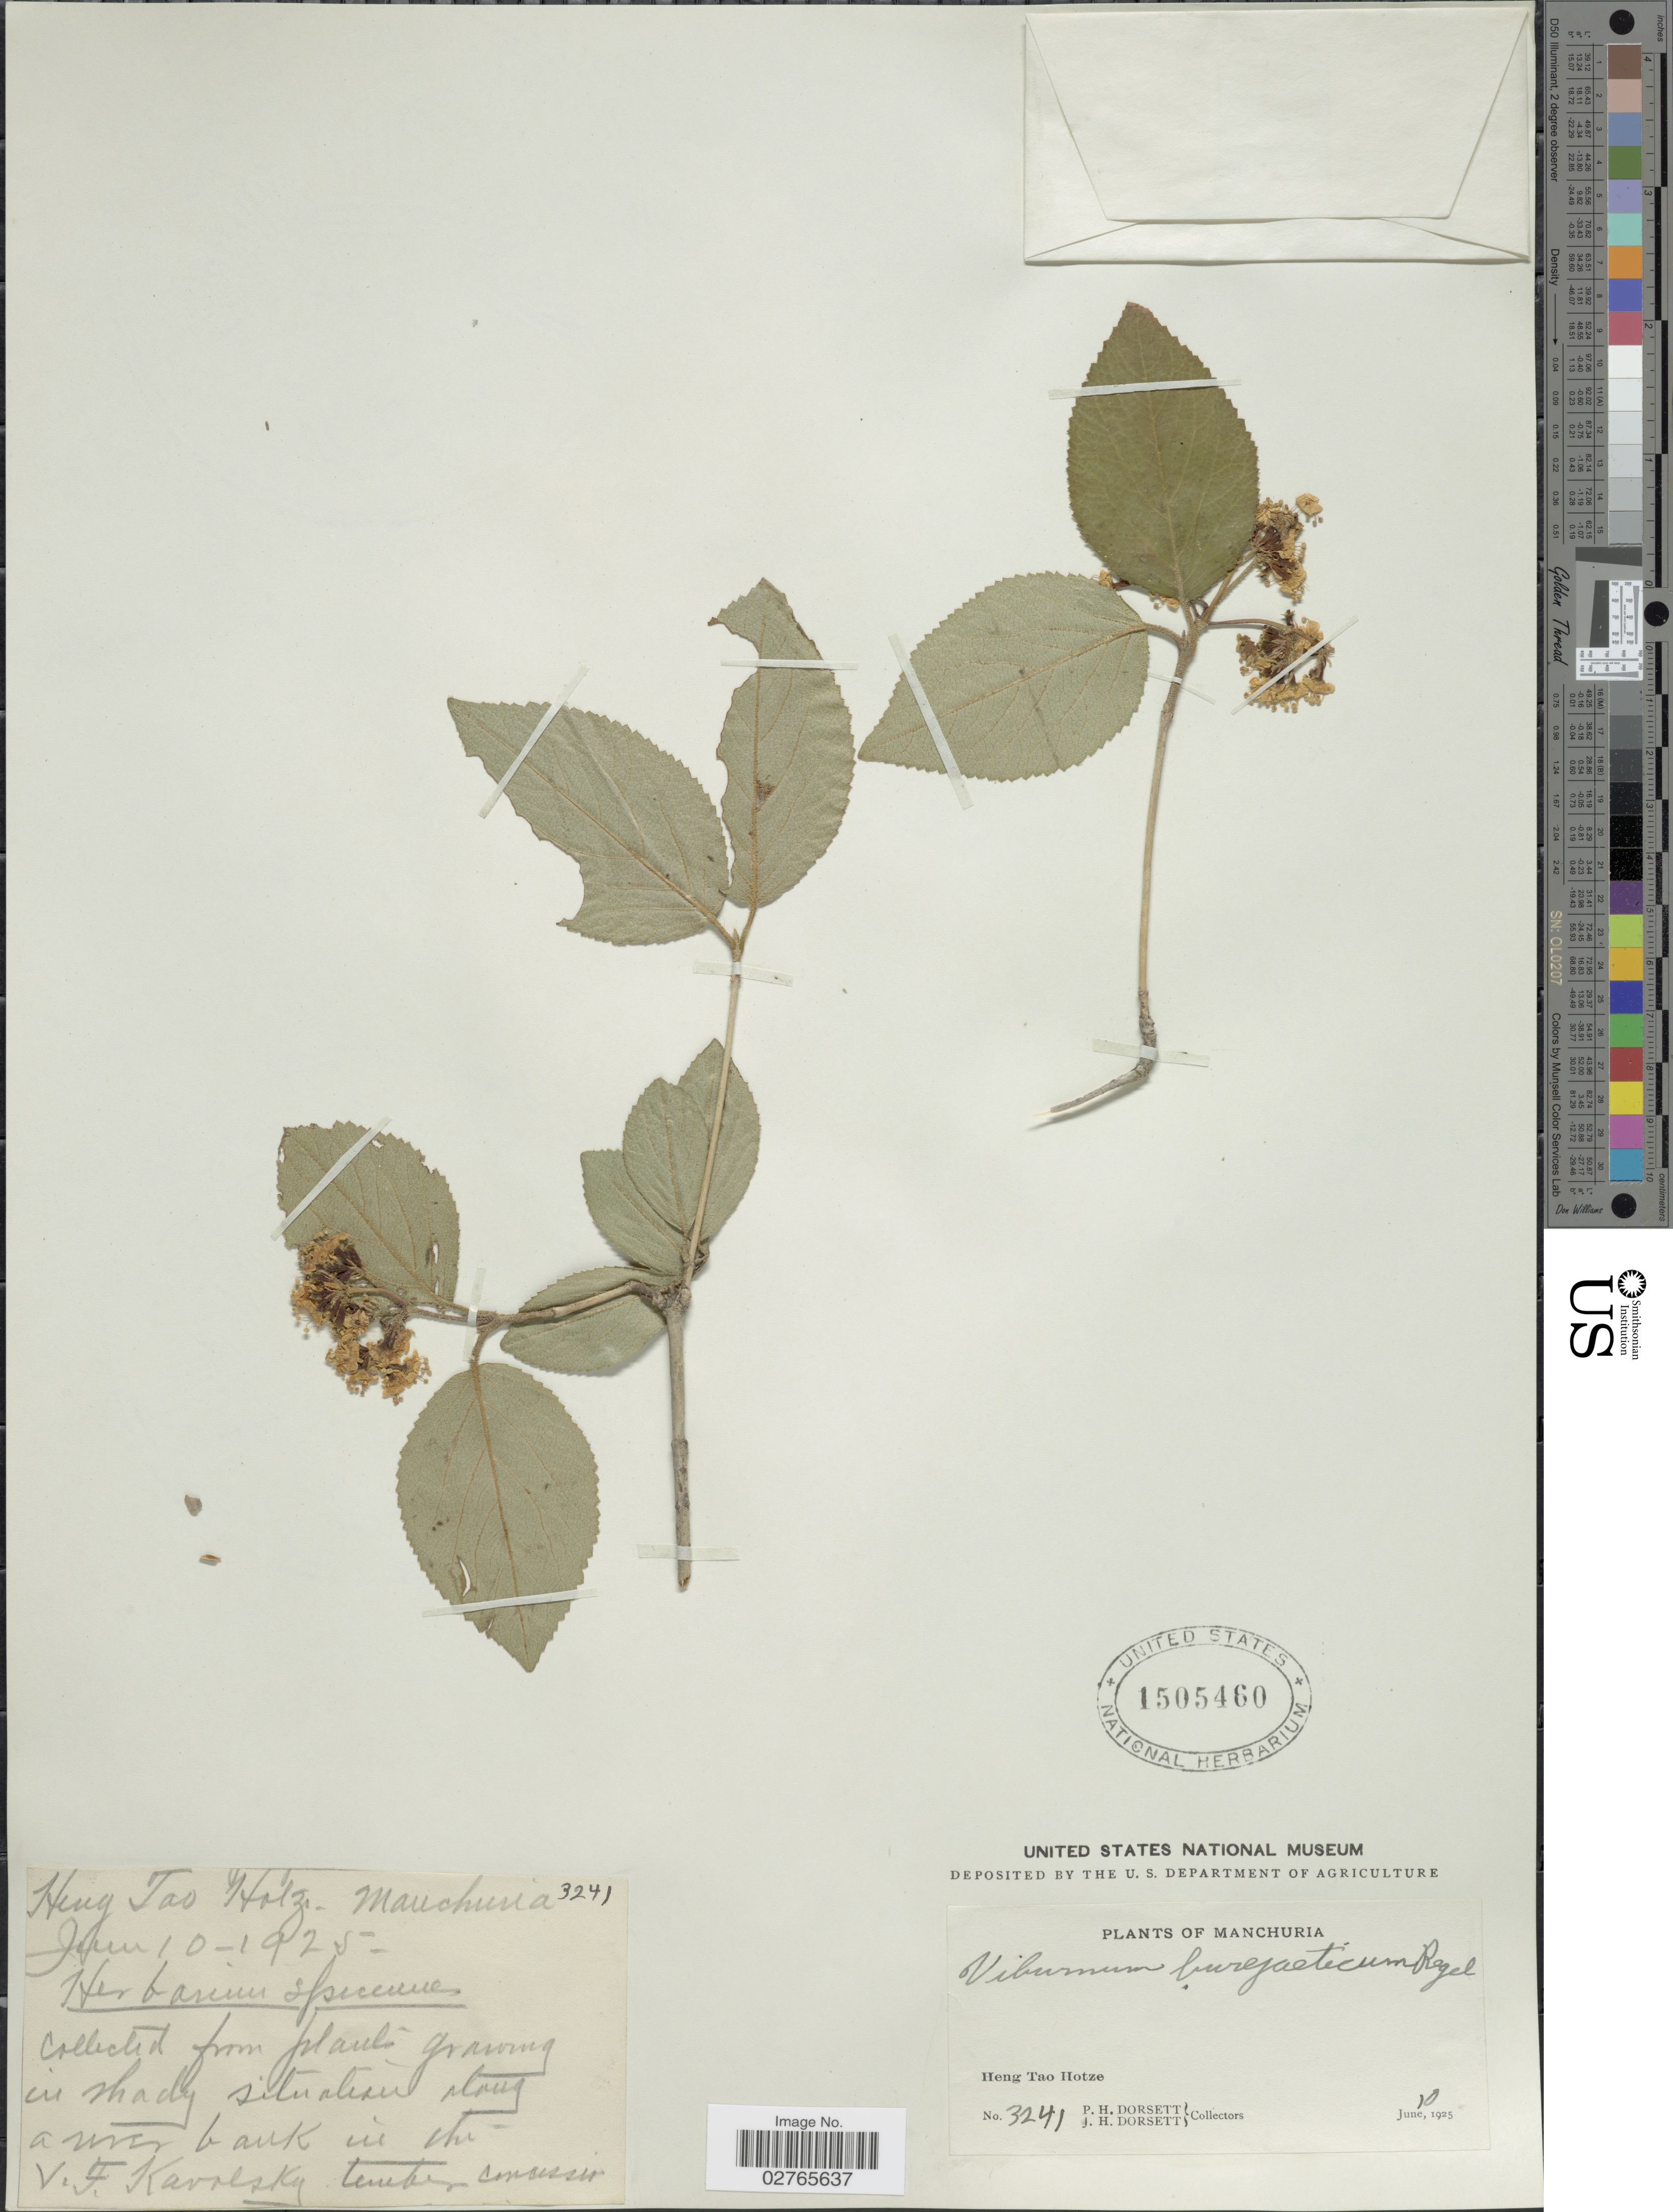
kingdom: Plantae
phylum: Tracheophyta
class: Magnoliopsida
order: Dipsacales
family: Viburnaceae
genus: Viburnum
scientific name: Viburnum burejaeticum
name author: Regel & Herd.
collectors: P. H. Dorsett & J. Dorsett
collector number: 3241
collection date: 1925-06-10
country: China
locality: Manchuria. Heng Tao Hotze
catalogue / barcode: US 1505460